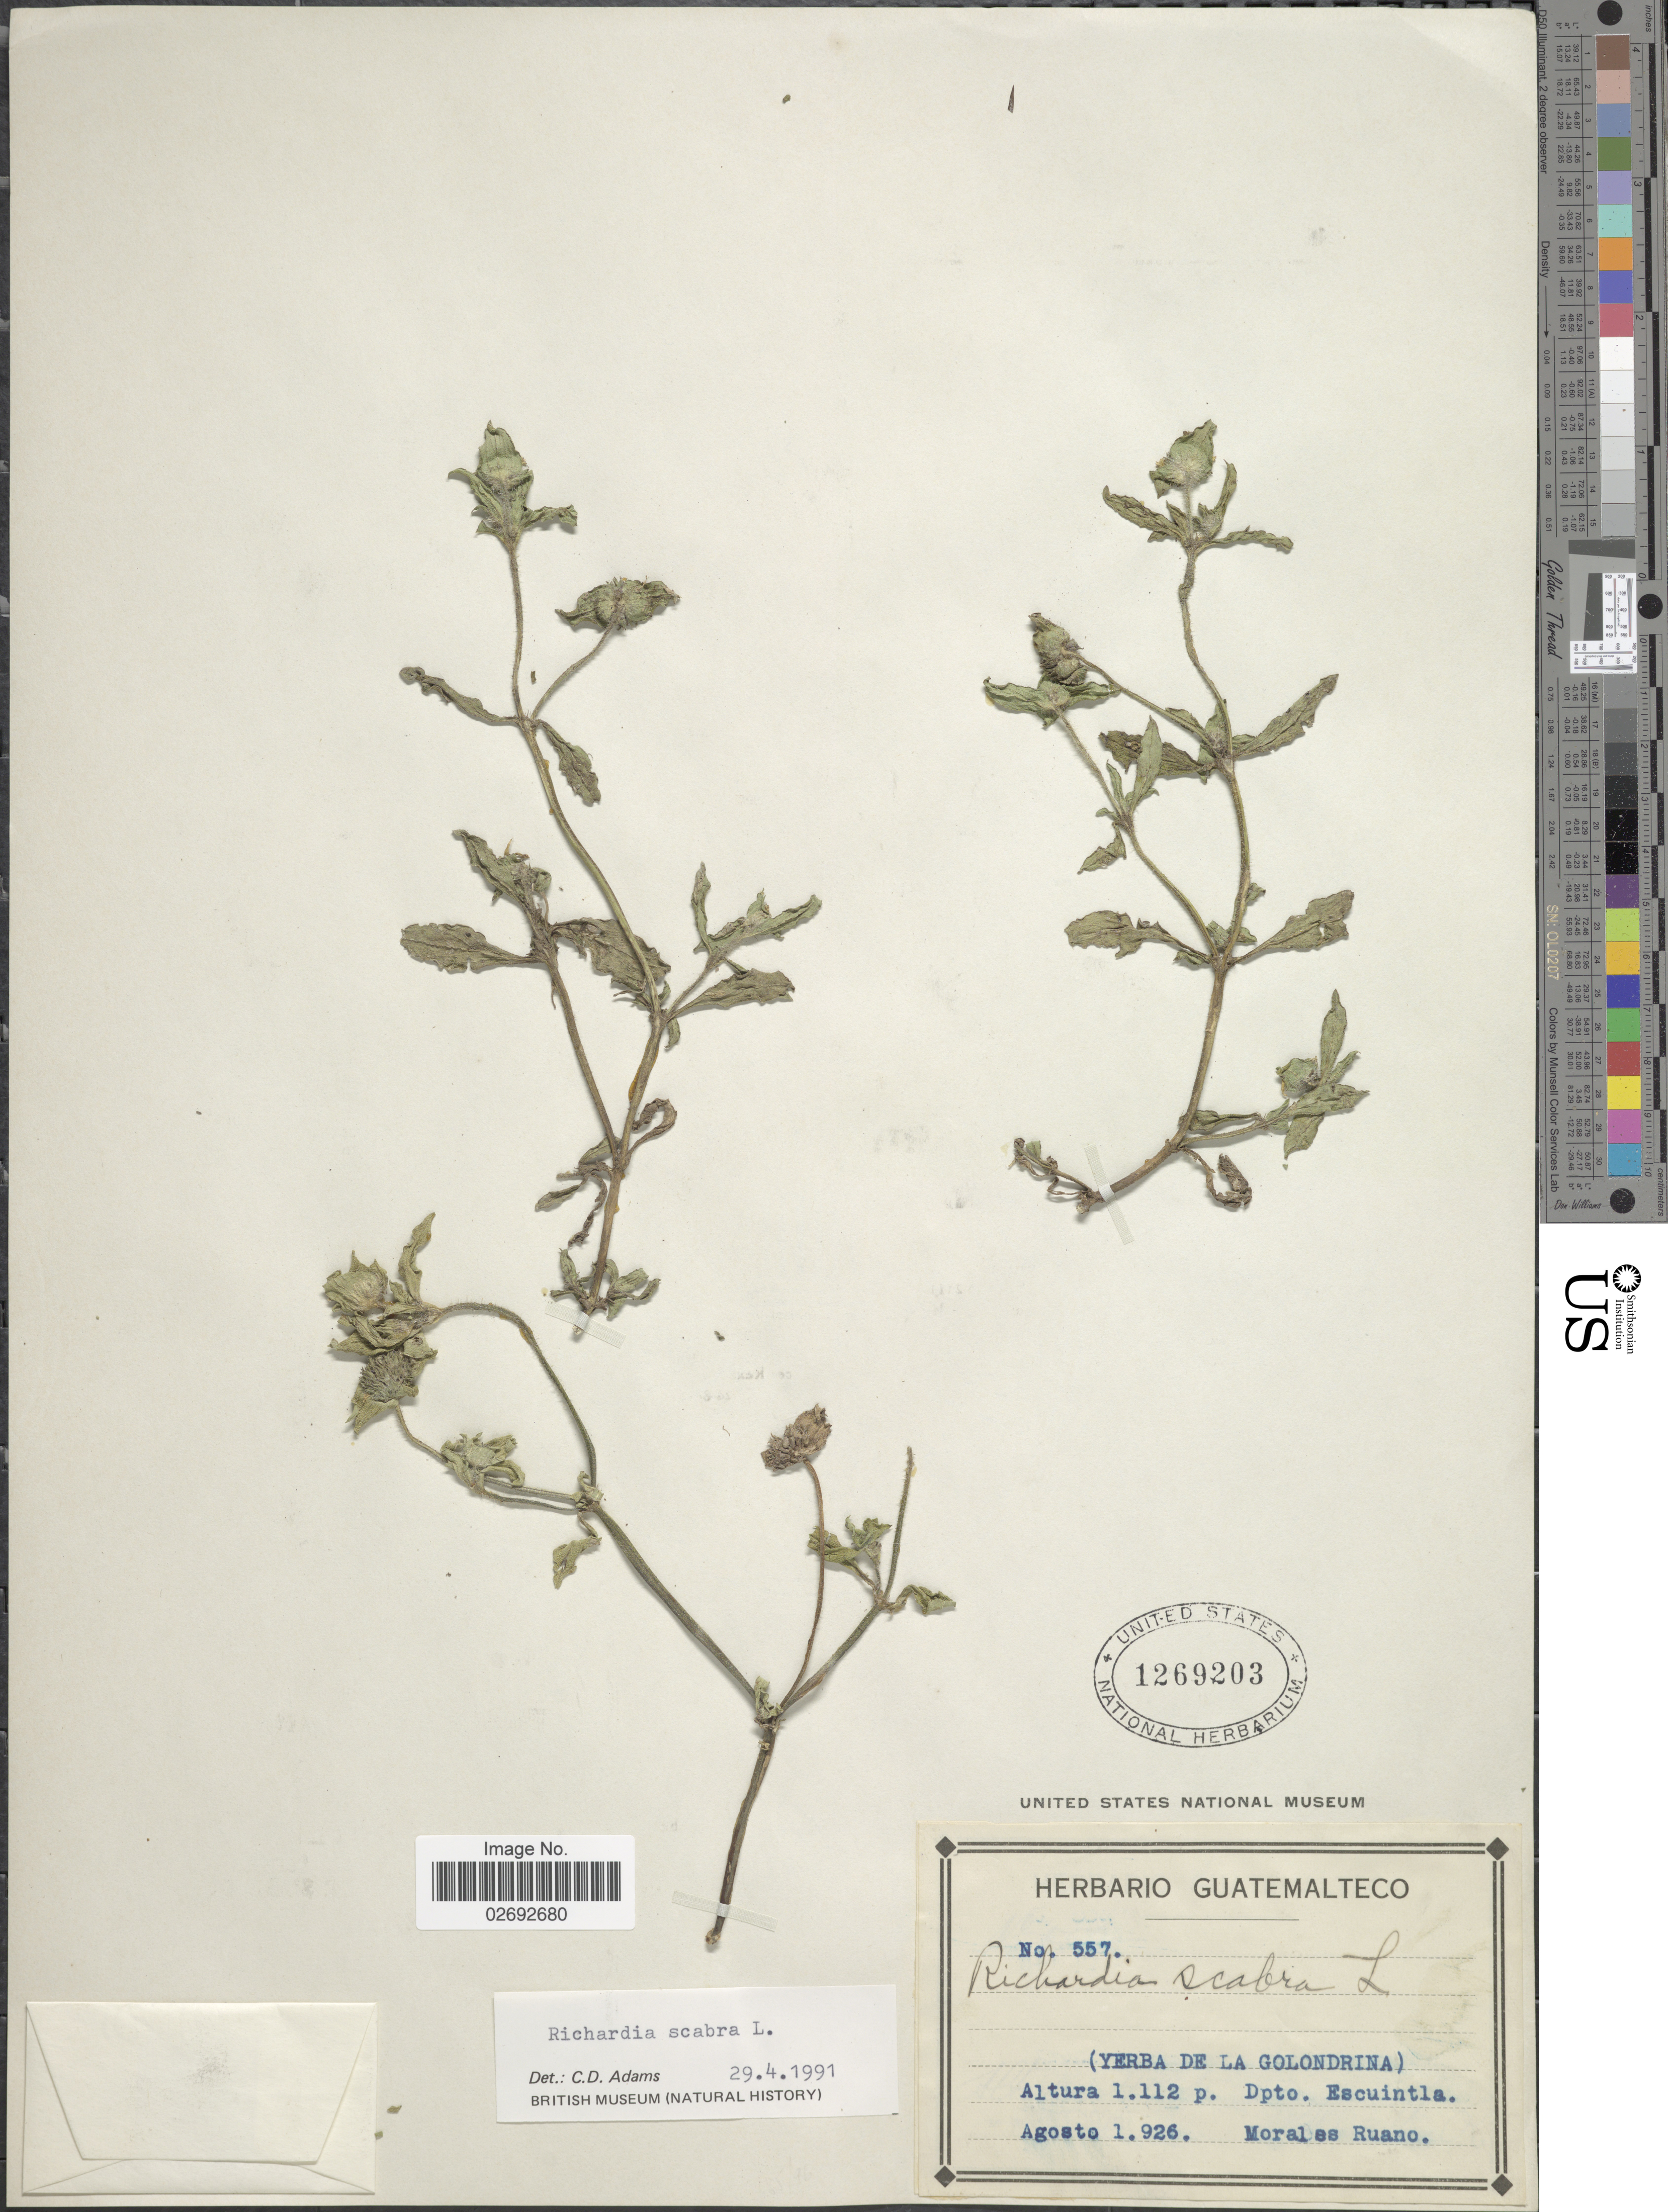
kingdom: Plantae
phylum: Tracheophyta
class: Magnoliopsida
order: Gentianales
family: Rubiaceae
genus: Richardia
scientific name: Richardia scabra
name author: L.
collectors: M. Ruano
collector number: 557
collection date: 1926-08-01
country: Guatemala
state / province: Escuintla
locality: (Yerba de la Golondrina)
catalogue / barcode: US 1269203